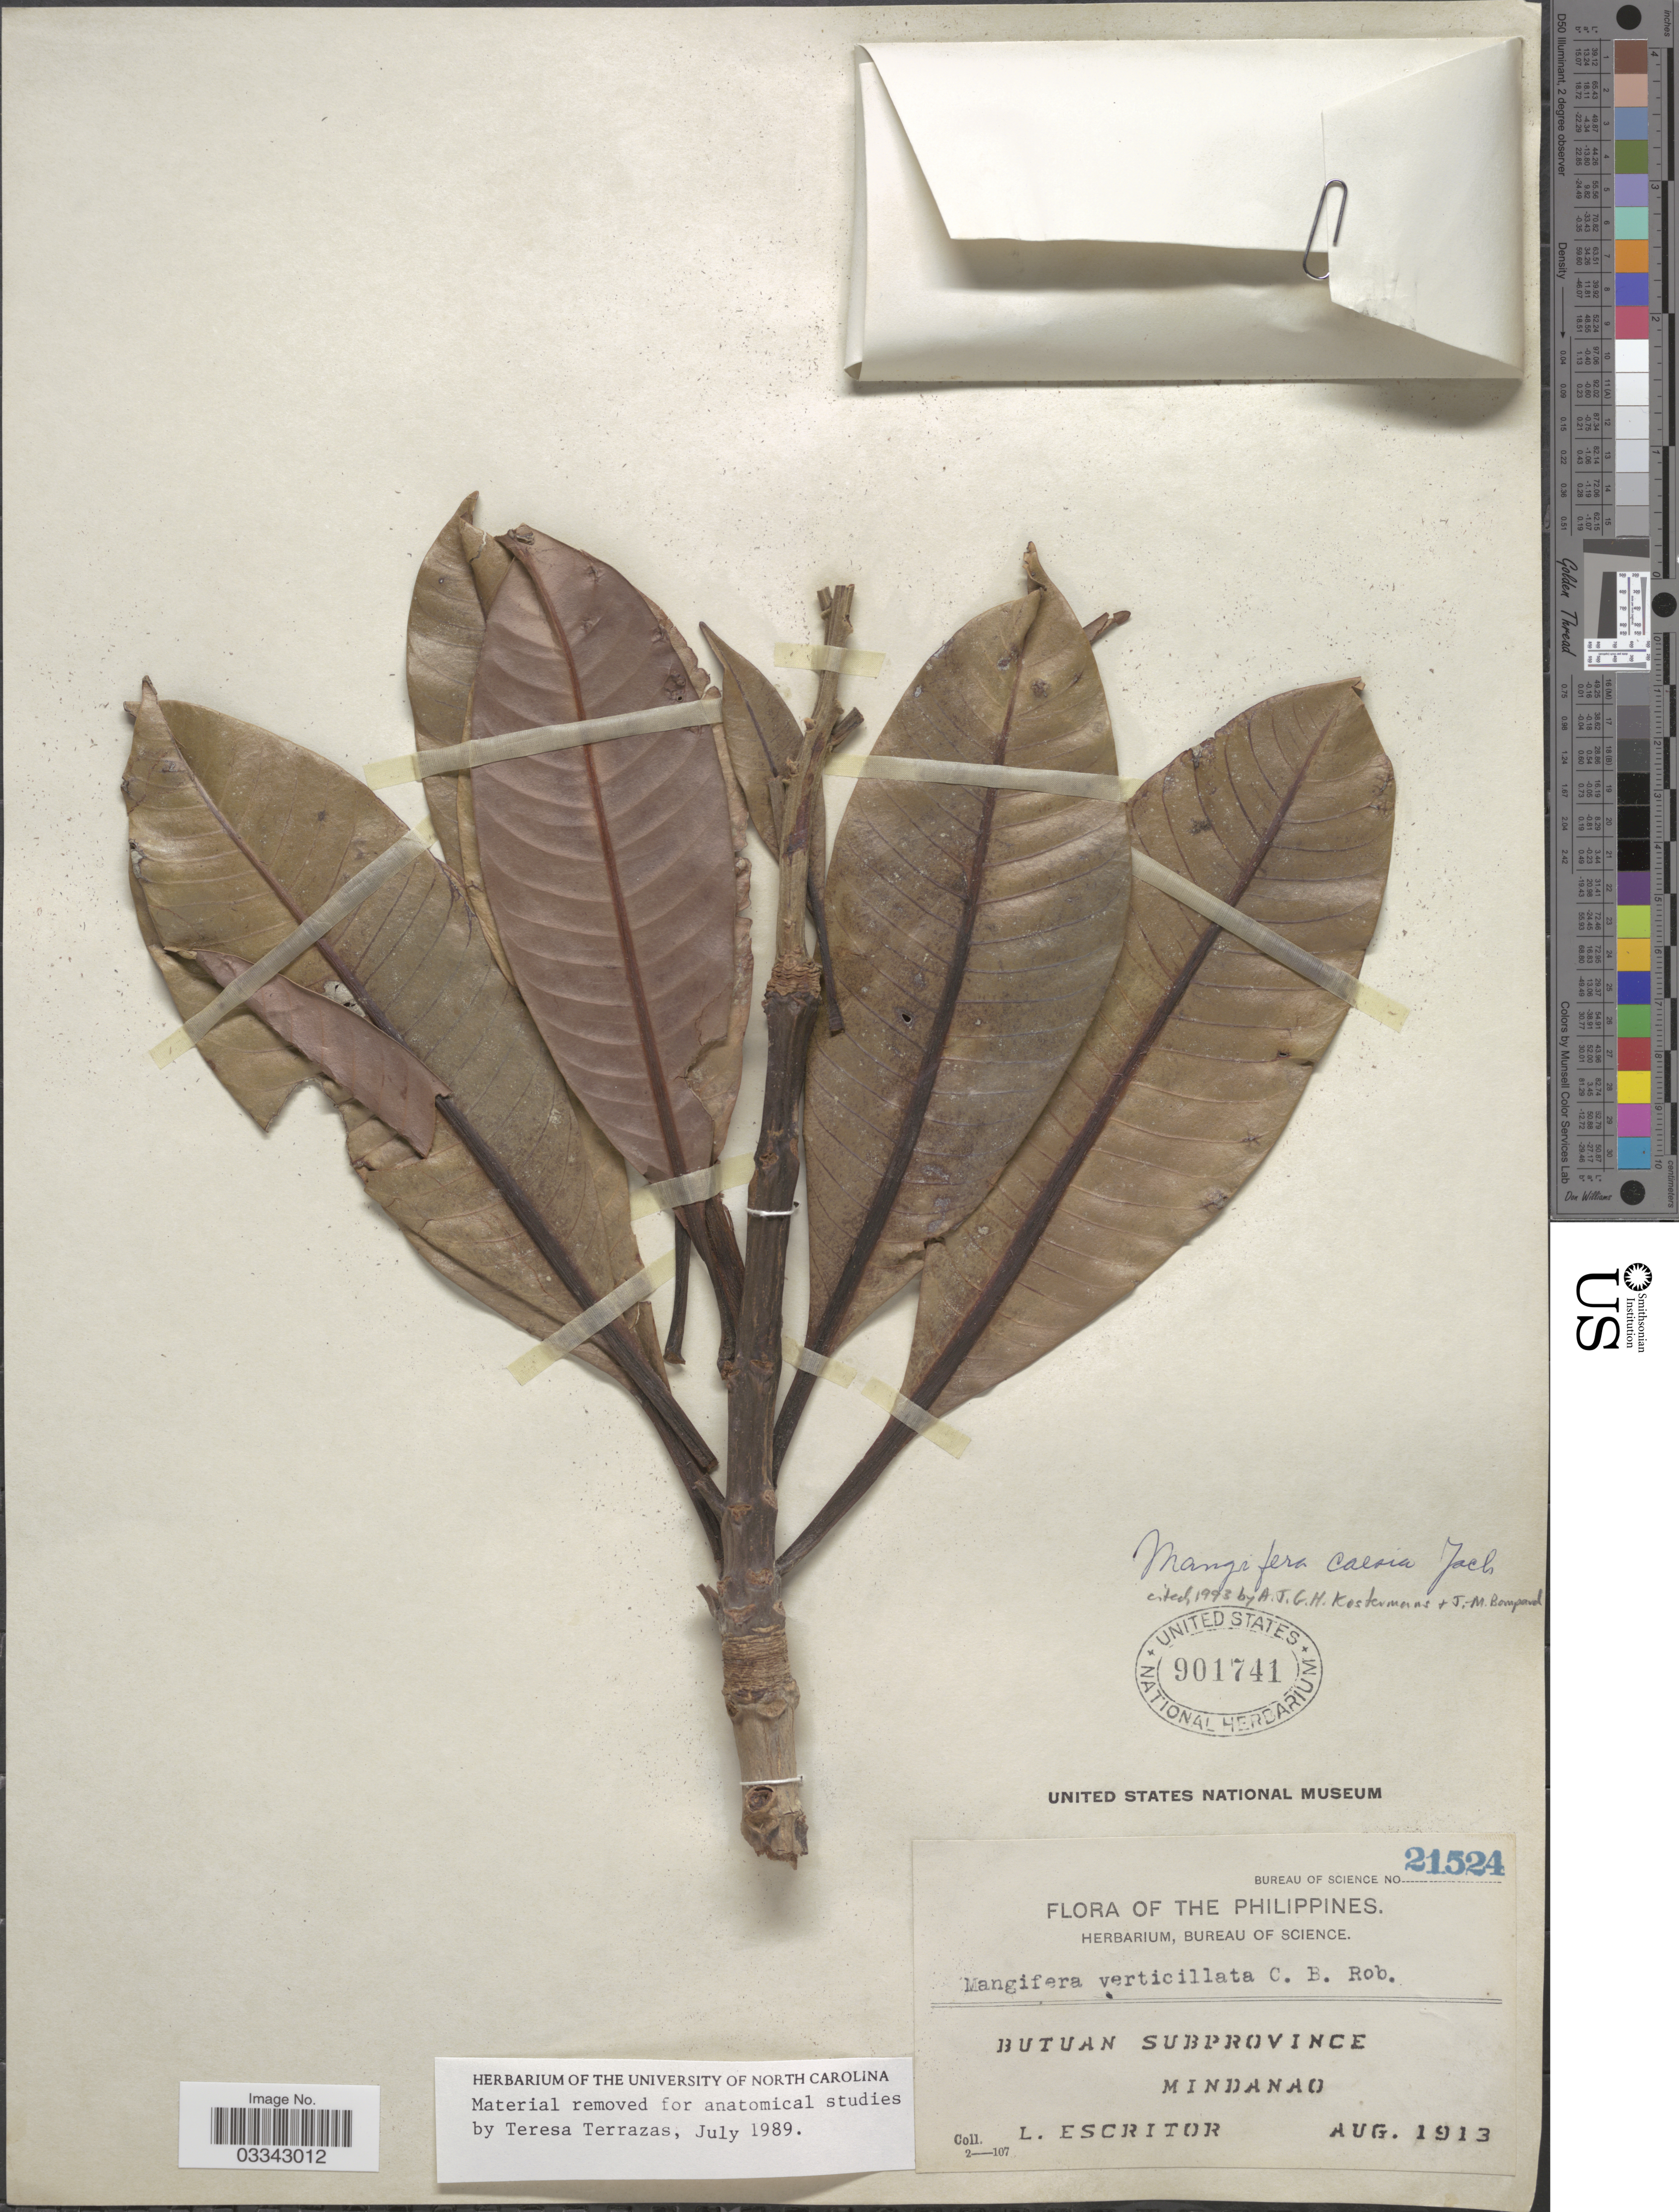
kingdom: Plantae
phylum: Tracheophyta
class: Magnoliopsida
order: Sapindales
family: Anacardiaceae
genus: Mangifera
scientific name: Mangifera caesia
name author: Jack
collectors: L. Escritor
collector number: Bureau of Science 21524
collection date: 1913-08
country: Philippines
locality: Butuan Subprovince. Mindanao.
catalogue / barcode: US 901741